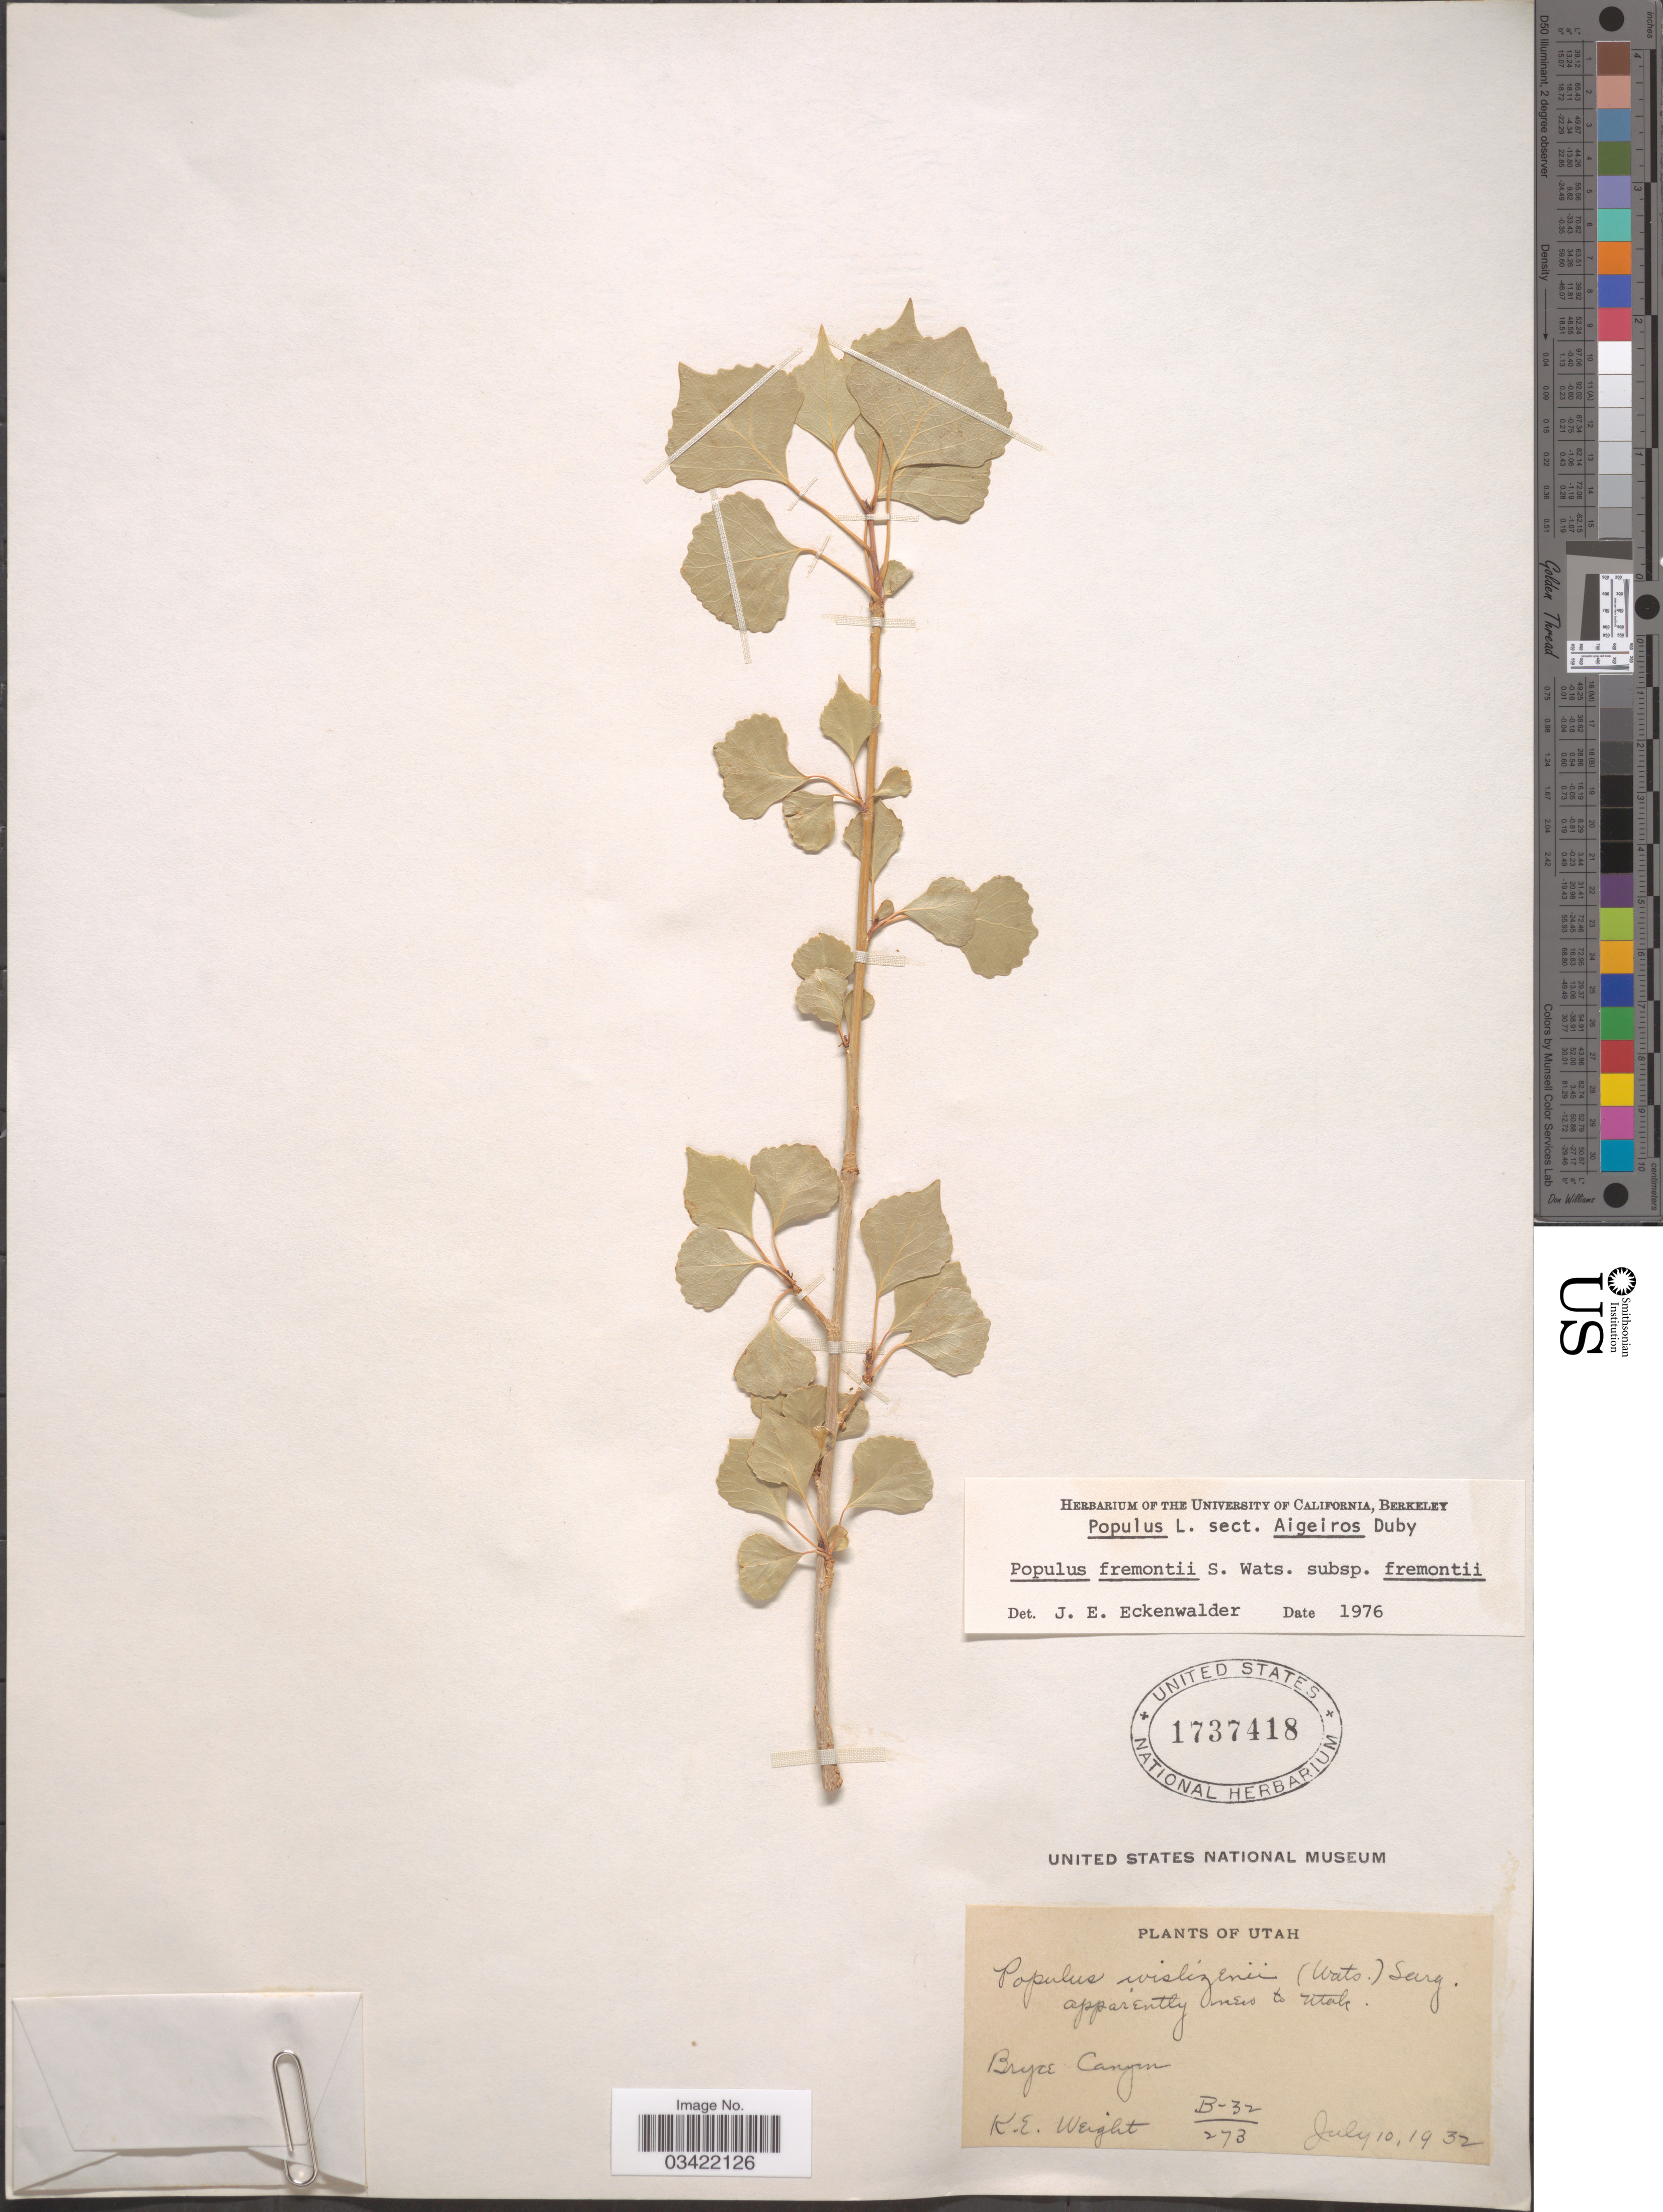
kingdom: Plantae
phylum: Tracheophyta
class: Magnoliopsida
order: Malpighiales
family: Salicaceae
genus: Populus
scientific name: Populus fremontii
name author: S. Watson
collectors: K. Weight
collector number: B-32/273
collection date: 1932-07-10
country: United States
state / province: Utah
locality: Bryce Canyon.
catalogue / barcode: US 1737418